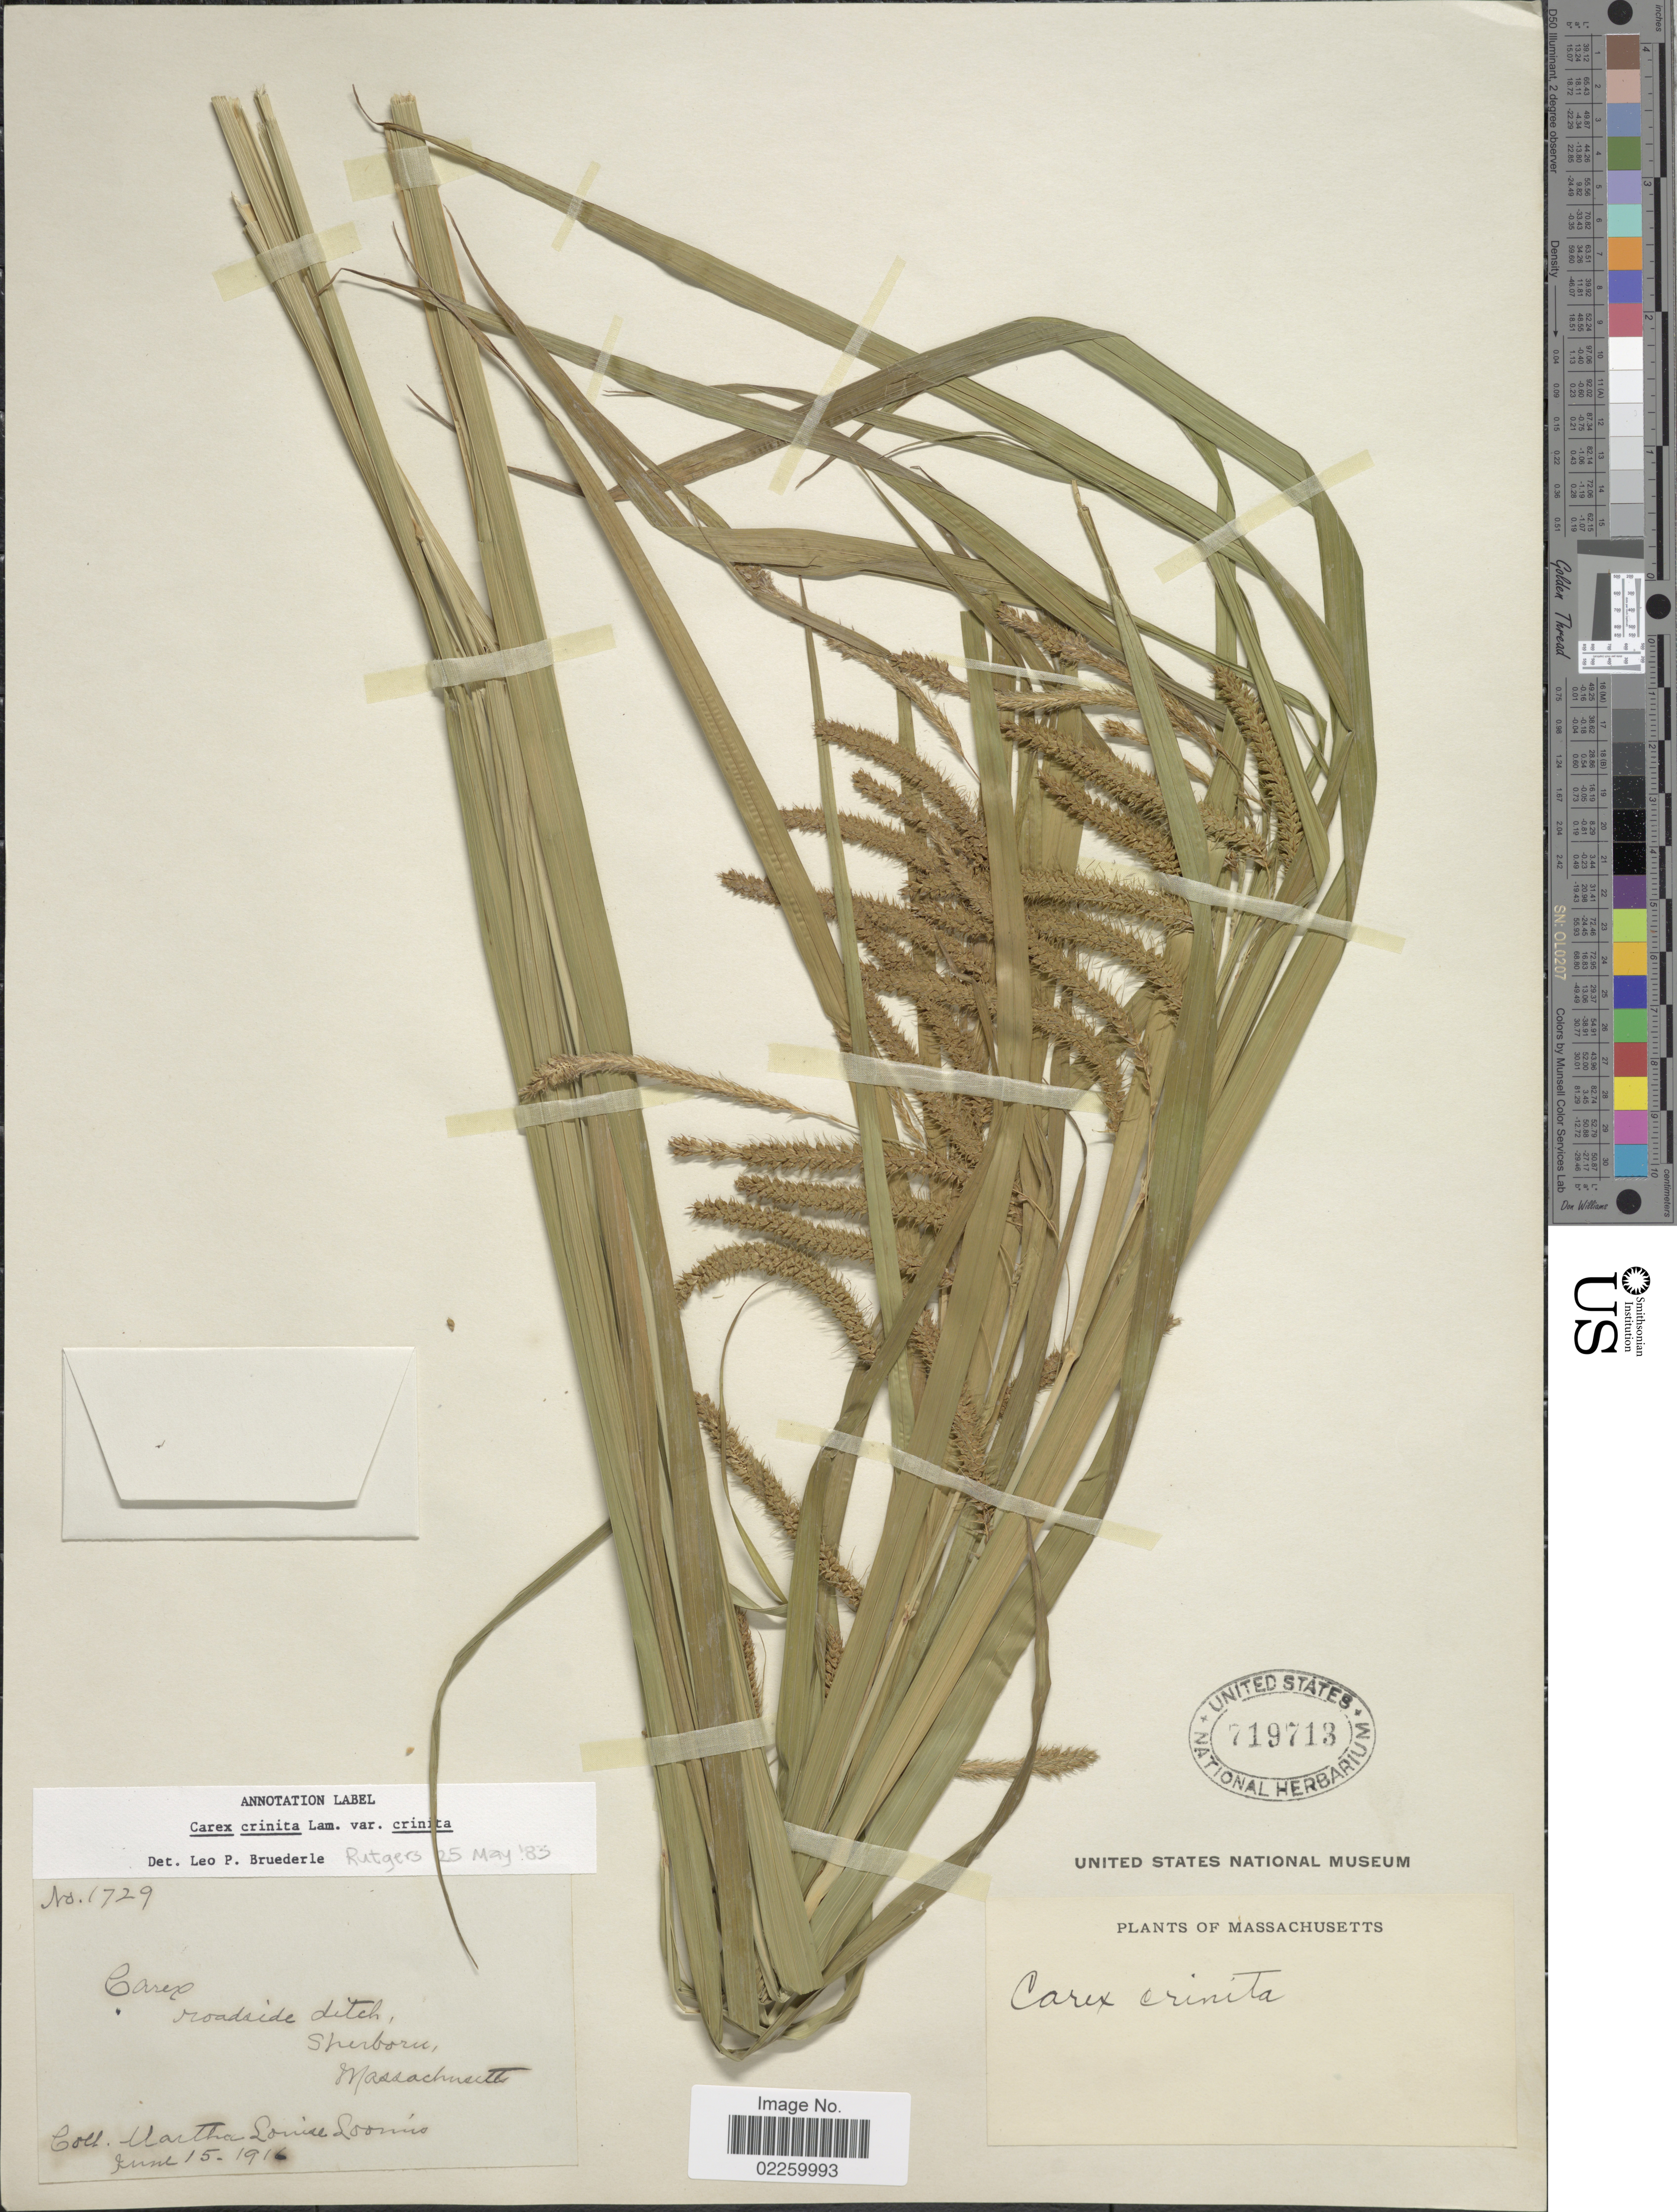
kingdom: Plantae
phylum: Tracheophyta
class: Liliopsida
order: Poales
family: Cyperaceae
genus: Carex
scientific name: Carex crinita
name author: Lam.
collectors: M. L. Loomis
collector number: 1729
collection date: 1916-06-15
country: United States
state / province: Massachusetts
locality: Roadside ditch, Sherborn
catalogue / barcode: US 719713